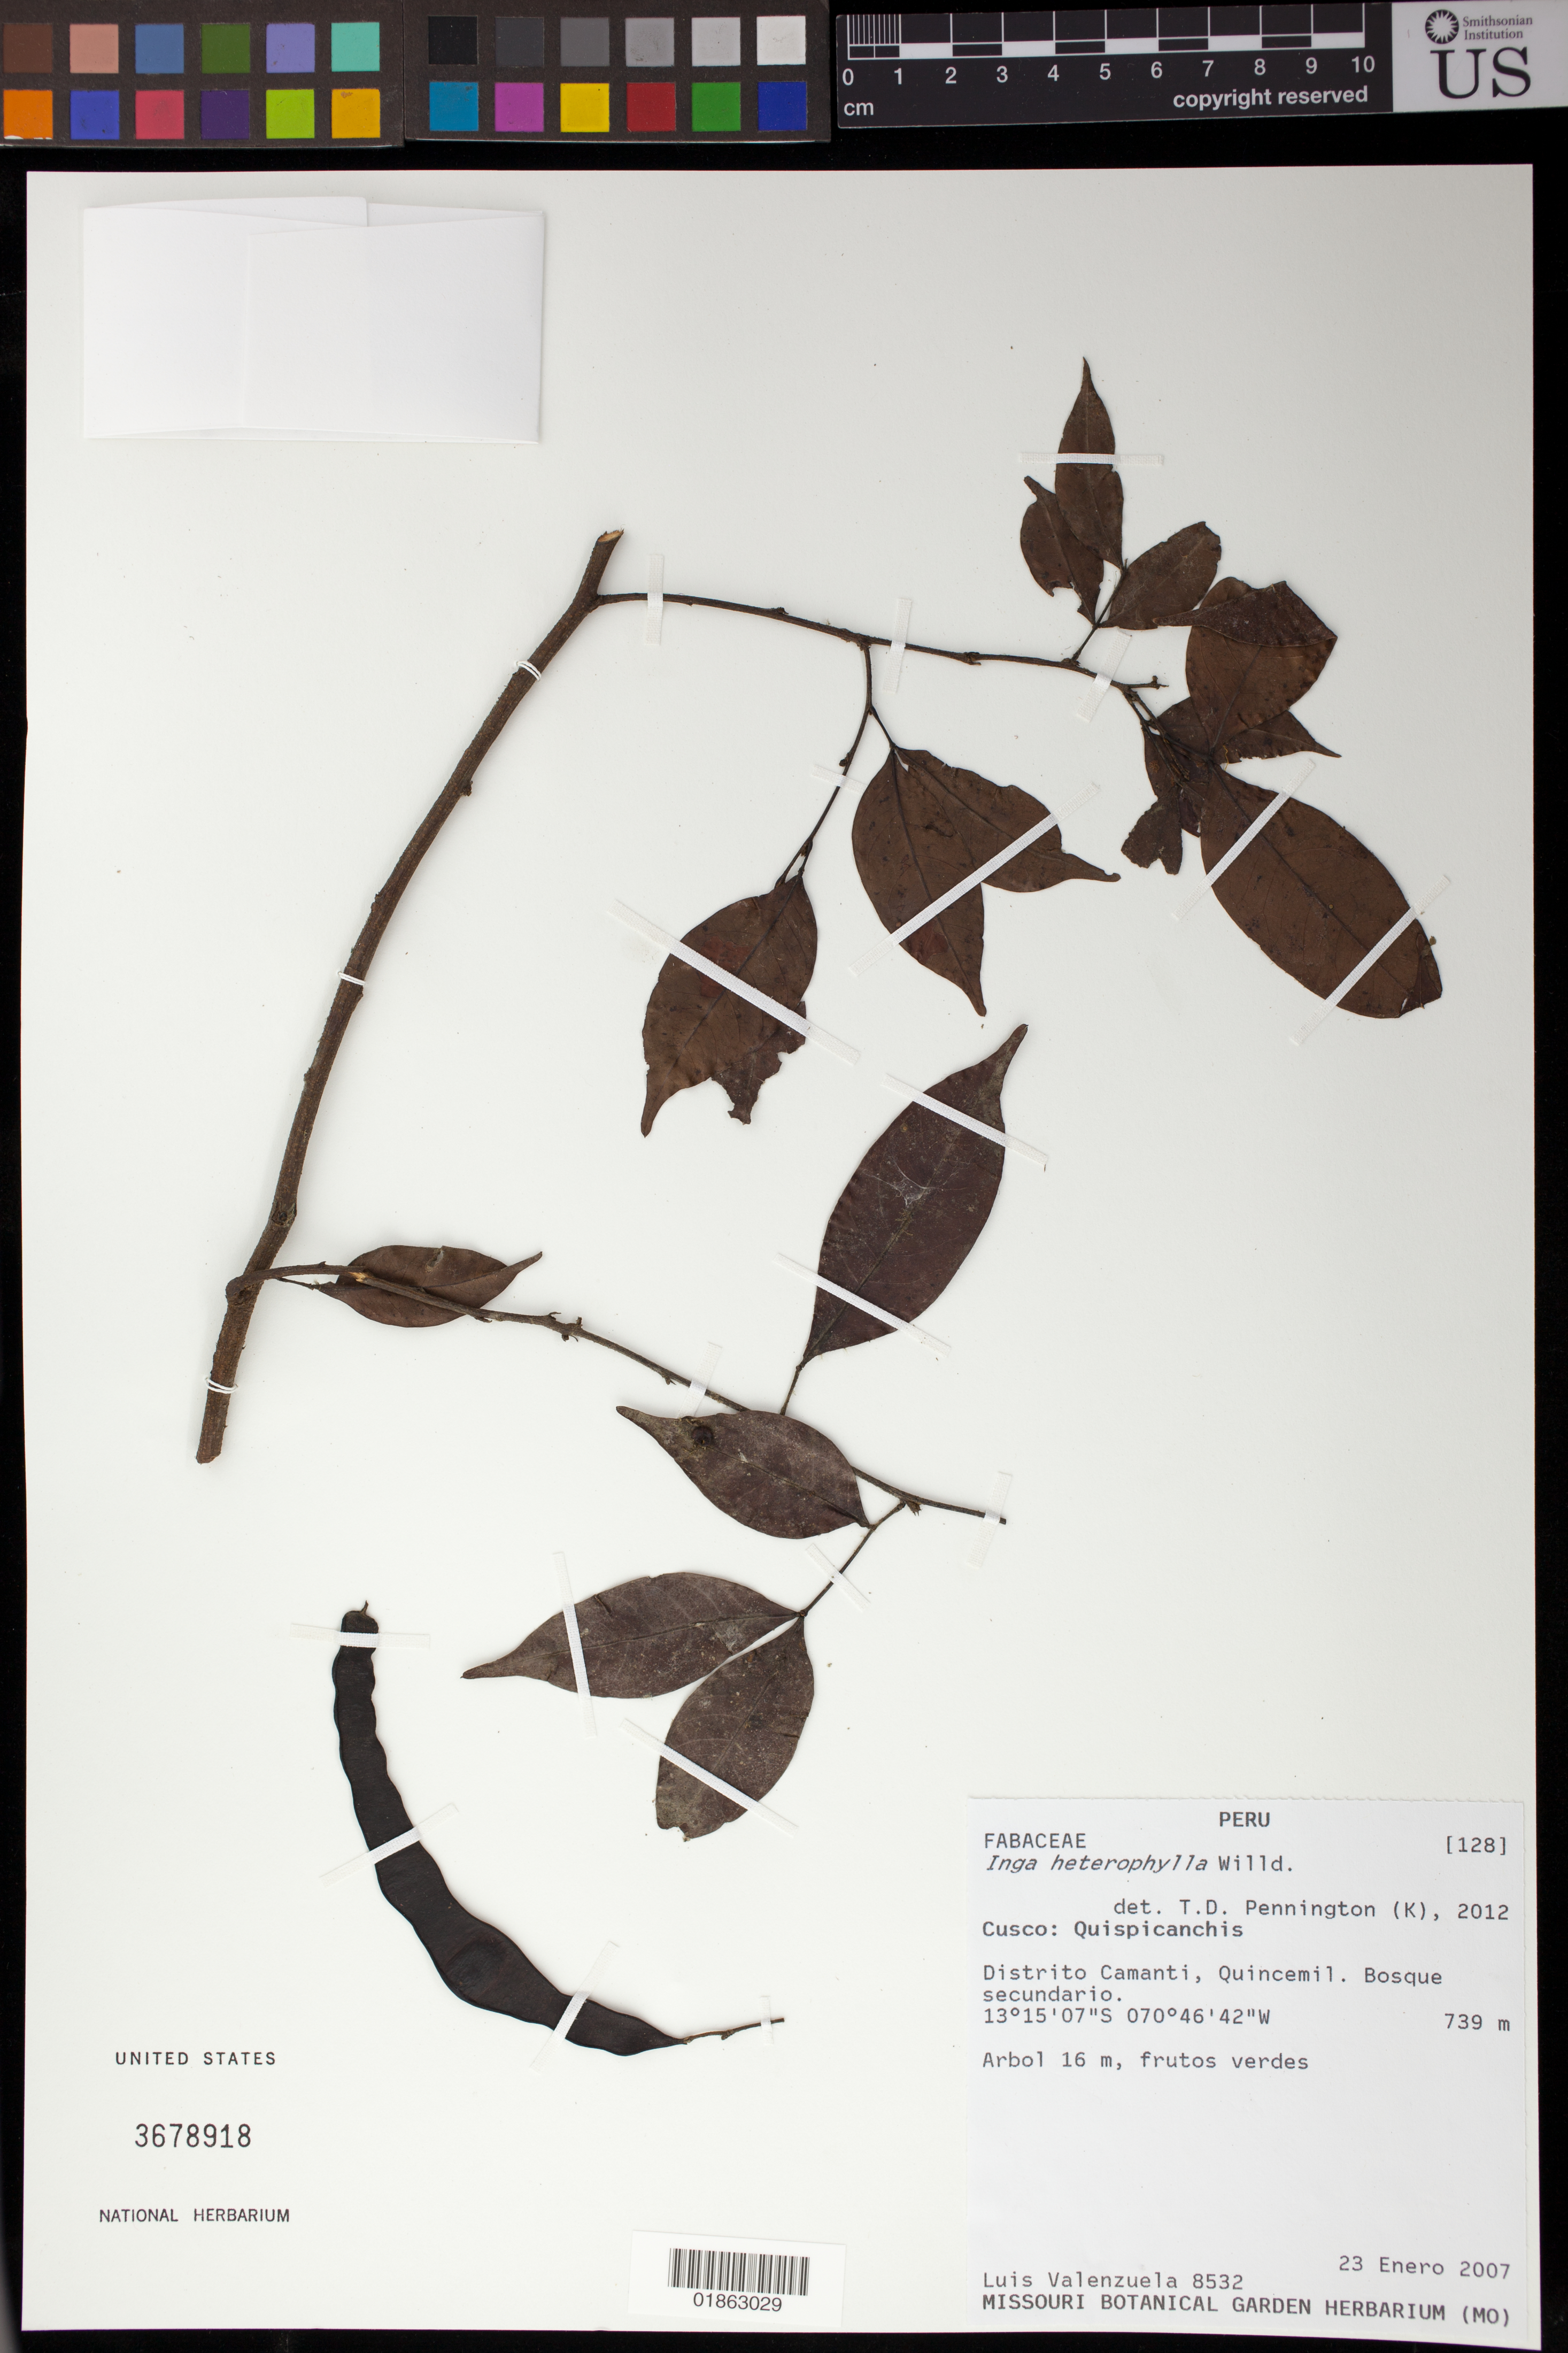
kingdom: Plantae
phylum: Tracheophyta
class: Magnoliopsida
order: Fabales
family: Fabaceae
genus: Inga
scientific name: Inga heterophylla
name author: Willd.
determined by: Pennington, T. D., (K)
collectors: L. Valenzuela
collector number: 8532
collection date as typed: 23 Enero 2007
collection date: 2007-01-23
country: Peru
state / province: Cusco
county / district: Quispicanchis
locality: Distrito Camanti, Quincemil.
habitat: Bosque secundario.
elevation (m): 739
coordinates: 13 15 07 S, 070 46 42 W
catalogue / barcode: US 3678918